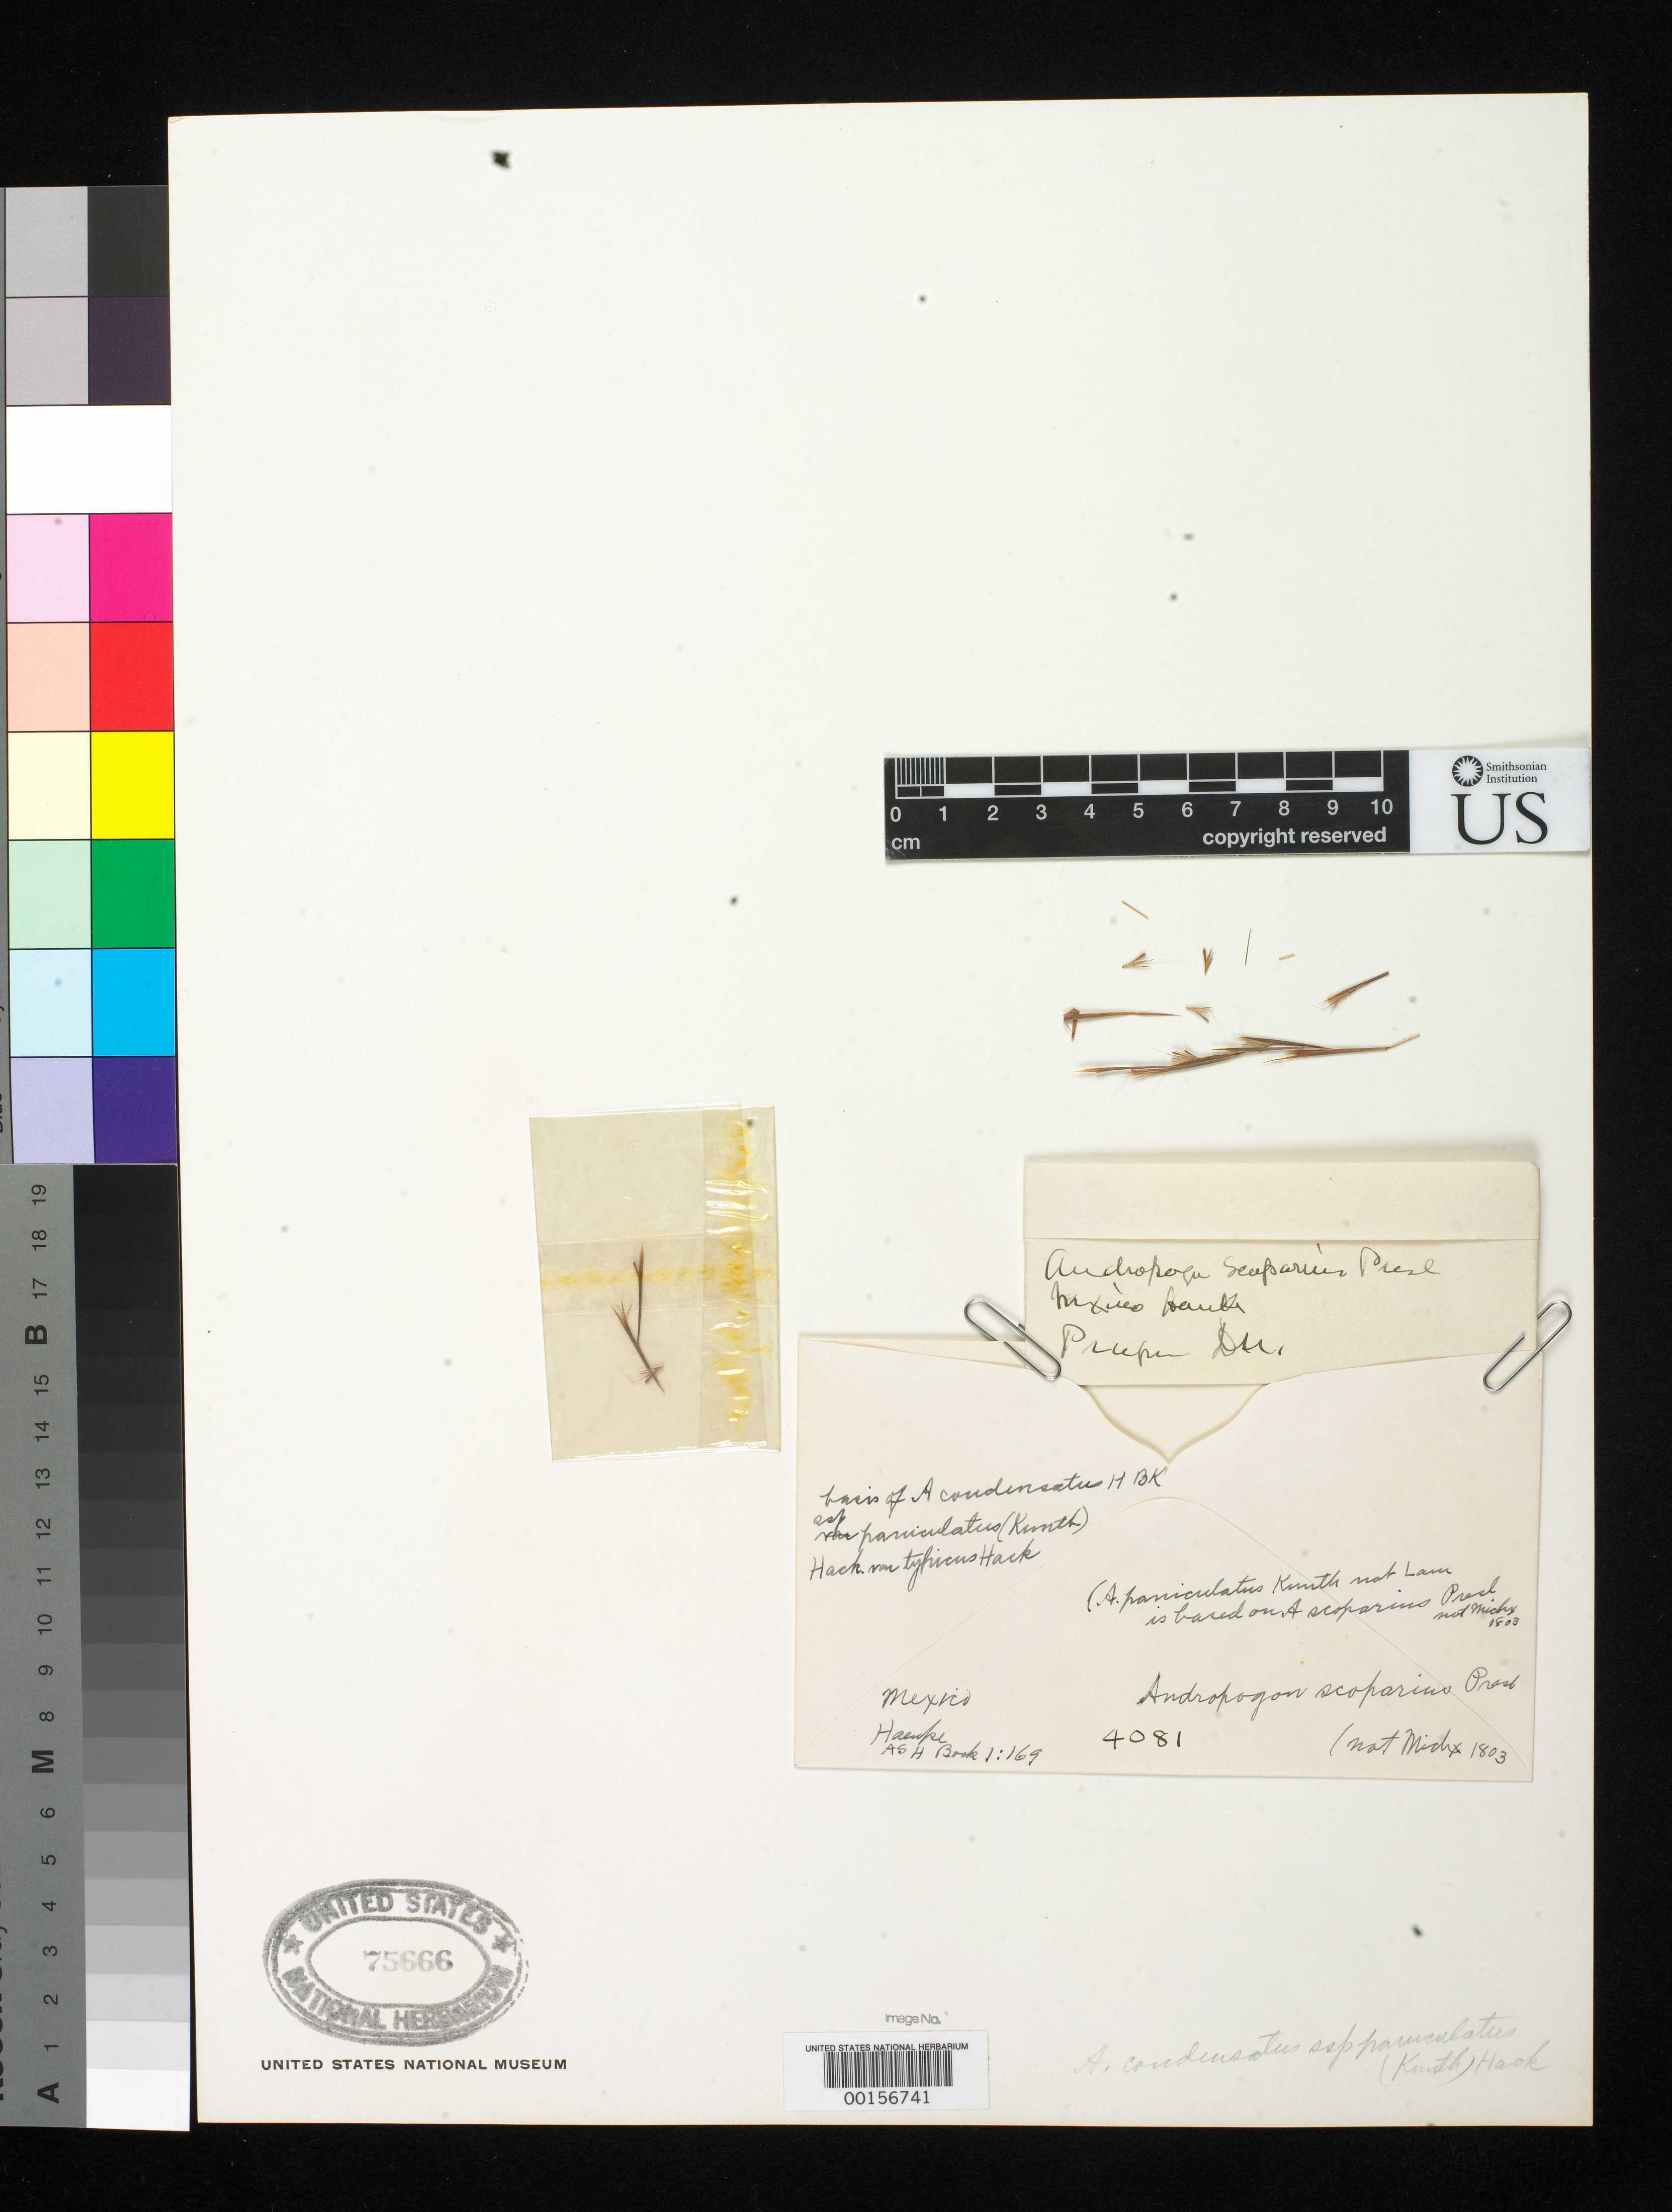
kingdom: Plantae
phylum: Tracheophyta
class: Liliopsida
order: Poales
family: Poaceae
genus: Andropogon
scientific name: Andropogon scoparius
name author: Michx.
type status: Isosyntype Fragment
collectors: T. P. X. Haenke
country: Mexico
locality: E of Monserrat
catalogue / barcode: US 75666